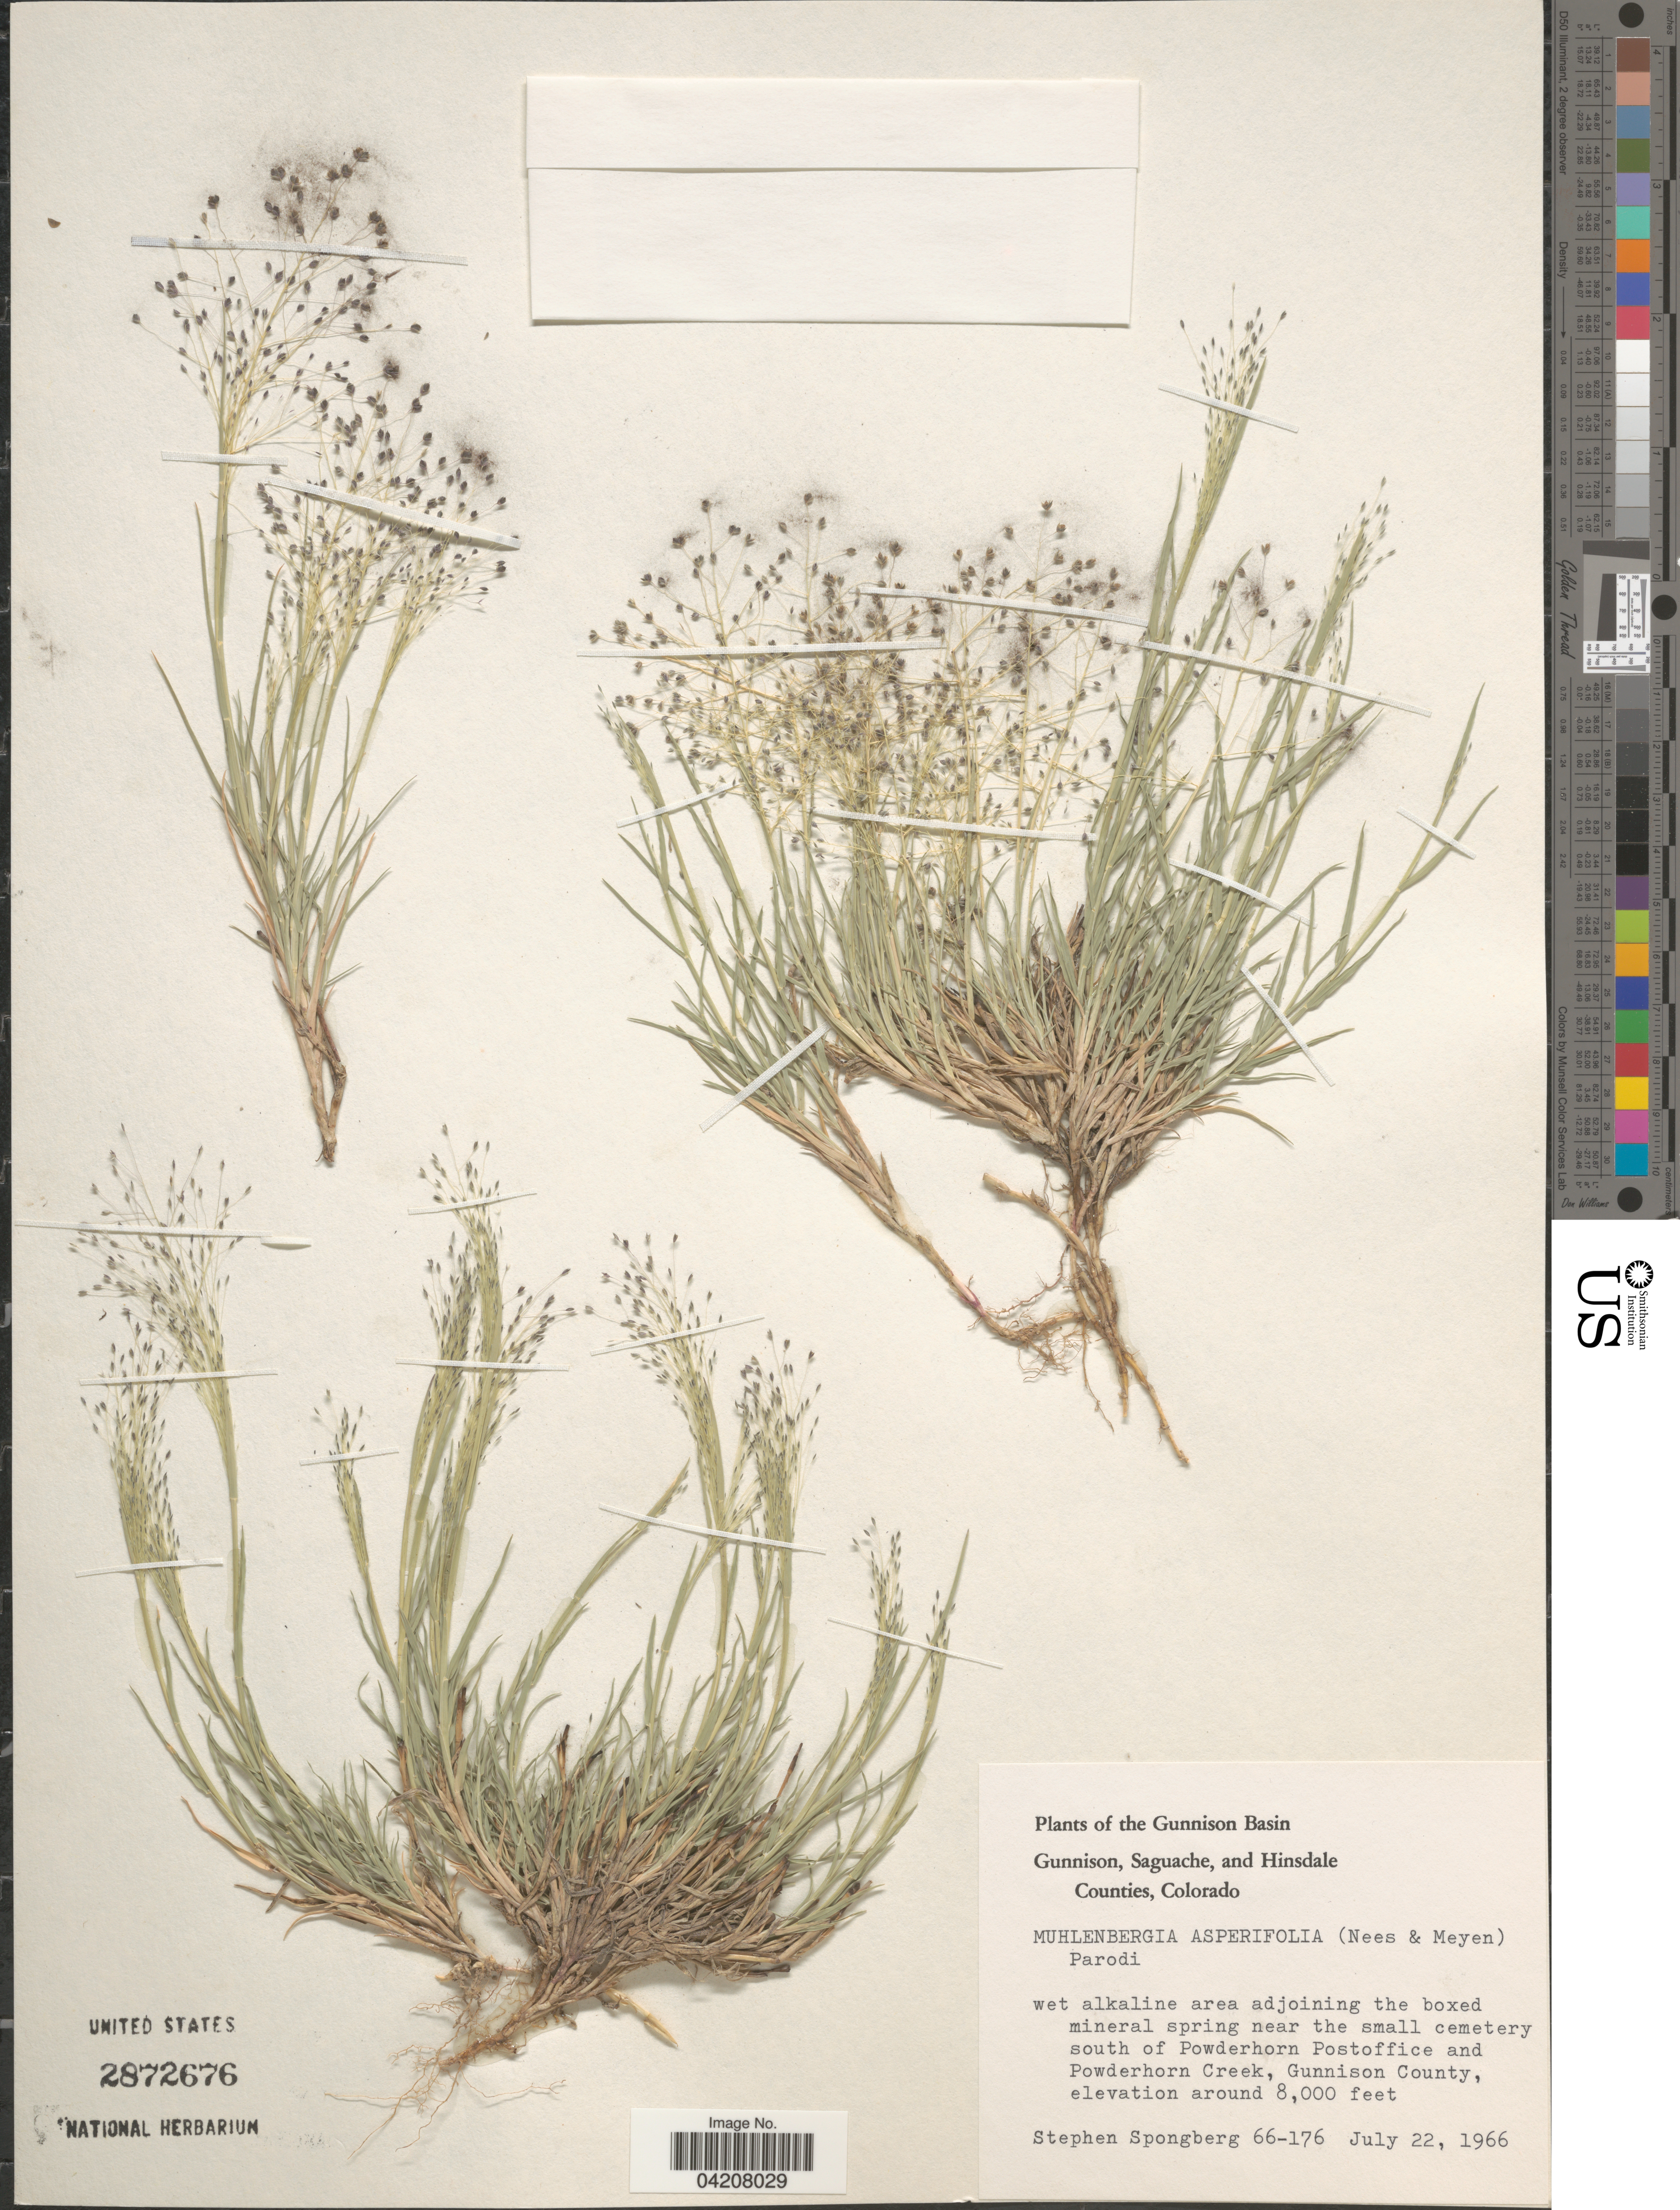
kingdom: Plantae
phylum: Tracheophyta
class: Liliopsida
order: Poales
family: Poaceae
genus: Muhlenbergia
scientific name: Muhlenbergia asperifolia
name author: (Nees & Meyen ex Trin.) Parodi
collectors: S. A.Spongberg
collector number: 66-176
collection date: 1966-07-22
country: United States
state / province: Colorado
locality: The Gunnison Basin. The boxed mineral spring near the small cemetery south of Powderhorn Postoffice and Powderhorn Creek, Gunnison County.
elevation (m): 2438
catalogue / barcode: US 2872676